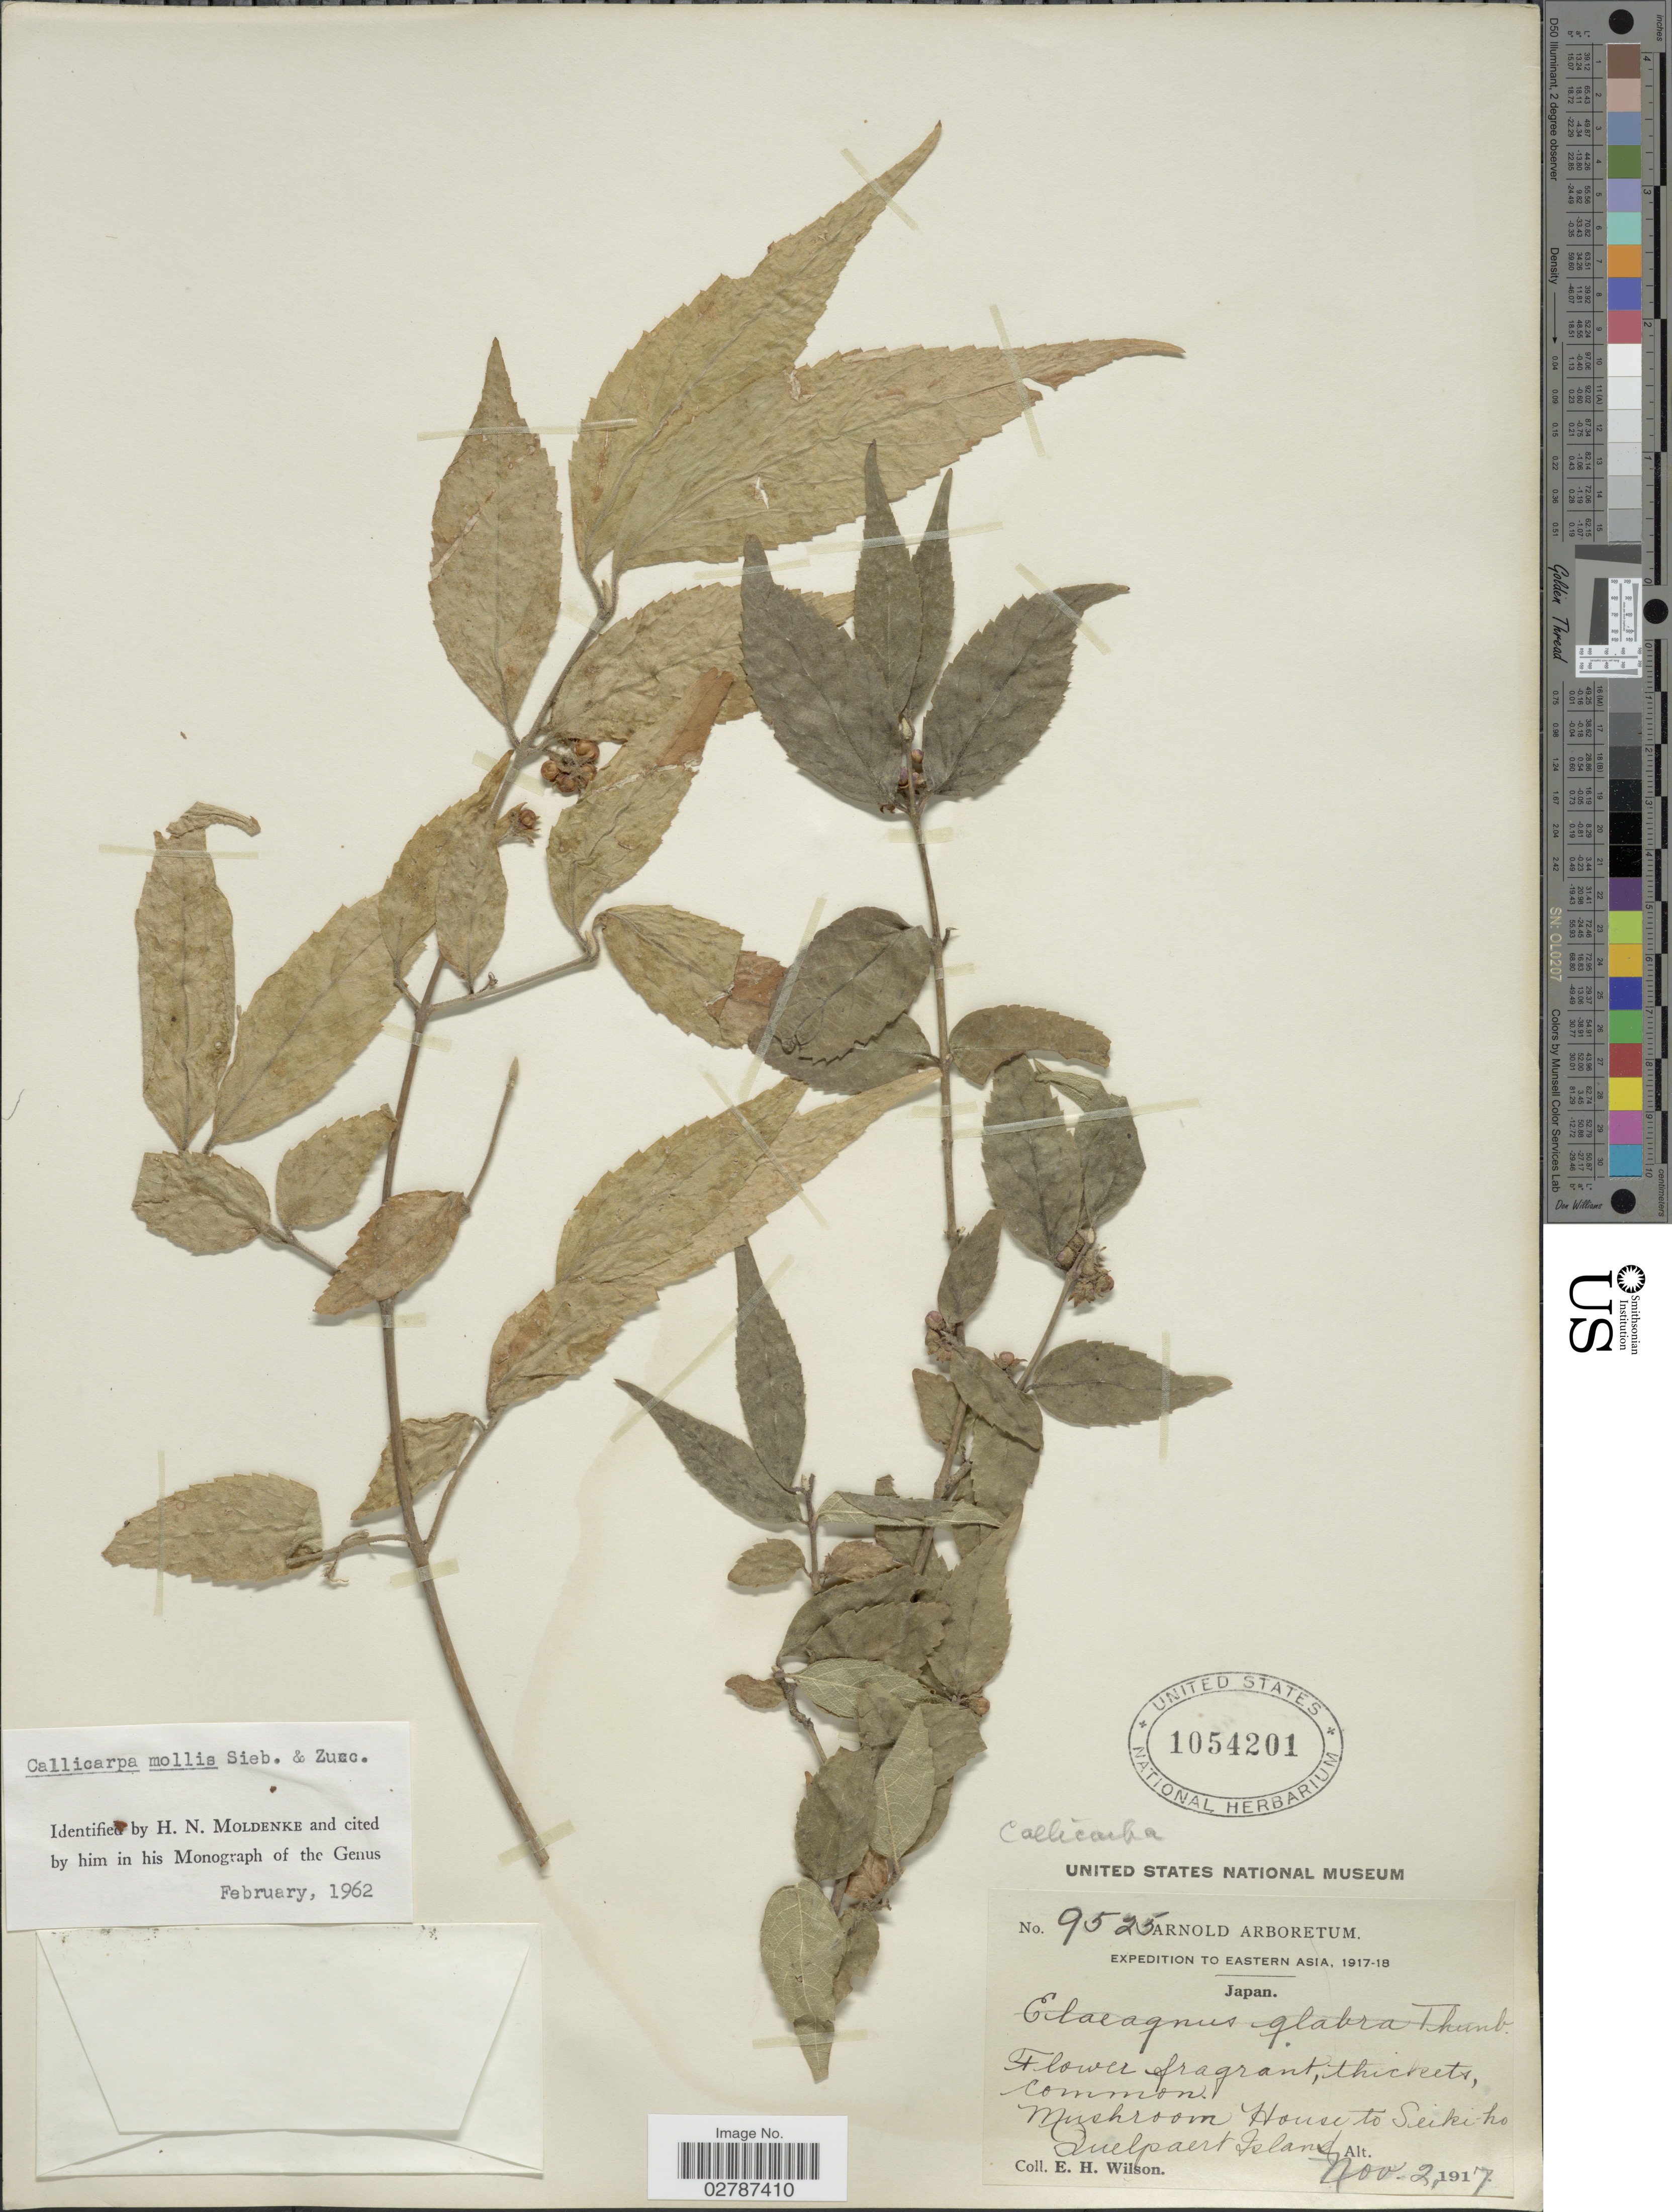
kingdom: Plantae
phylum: Tracheophyta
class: Magnoliopsida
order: Lamiales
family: Lamiaceae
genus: Callicarpa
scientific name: Callicarpa mollis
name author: Siebold & Zucc.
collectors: E. Wilson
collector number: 9525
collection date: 1917-11-02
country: Japan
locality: Eastern Asia. Mushroom House to Seiki-ho, Quelpaert Island.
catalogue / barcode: US 1054201